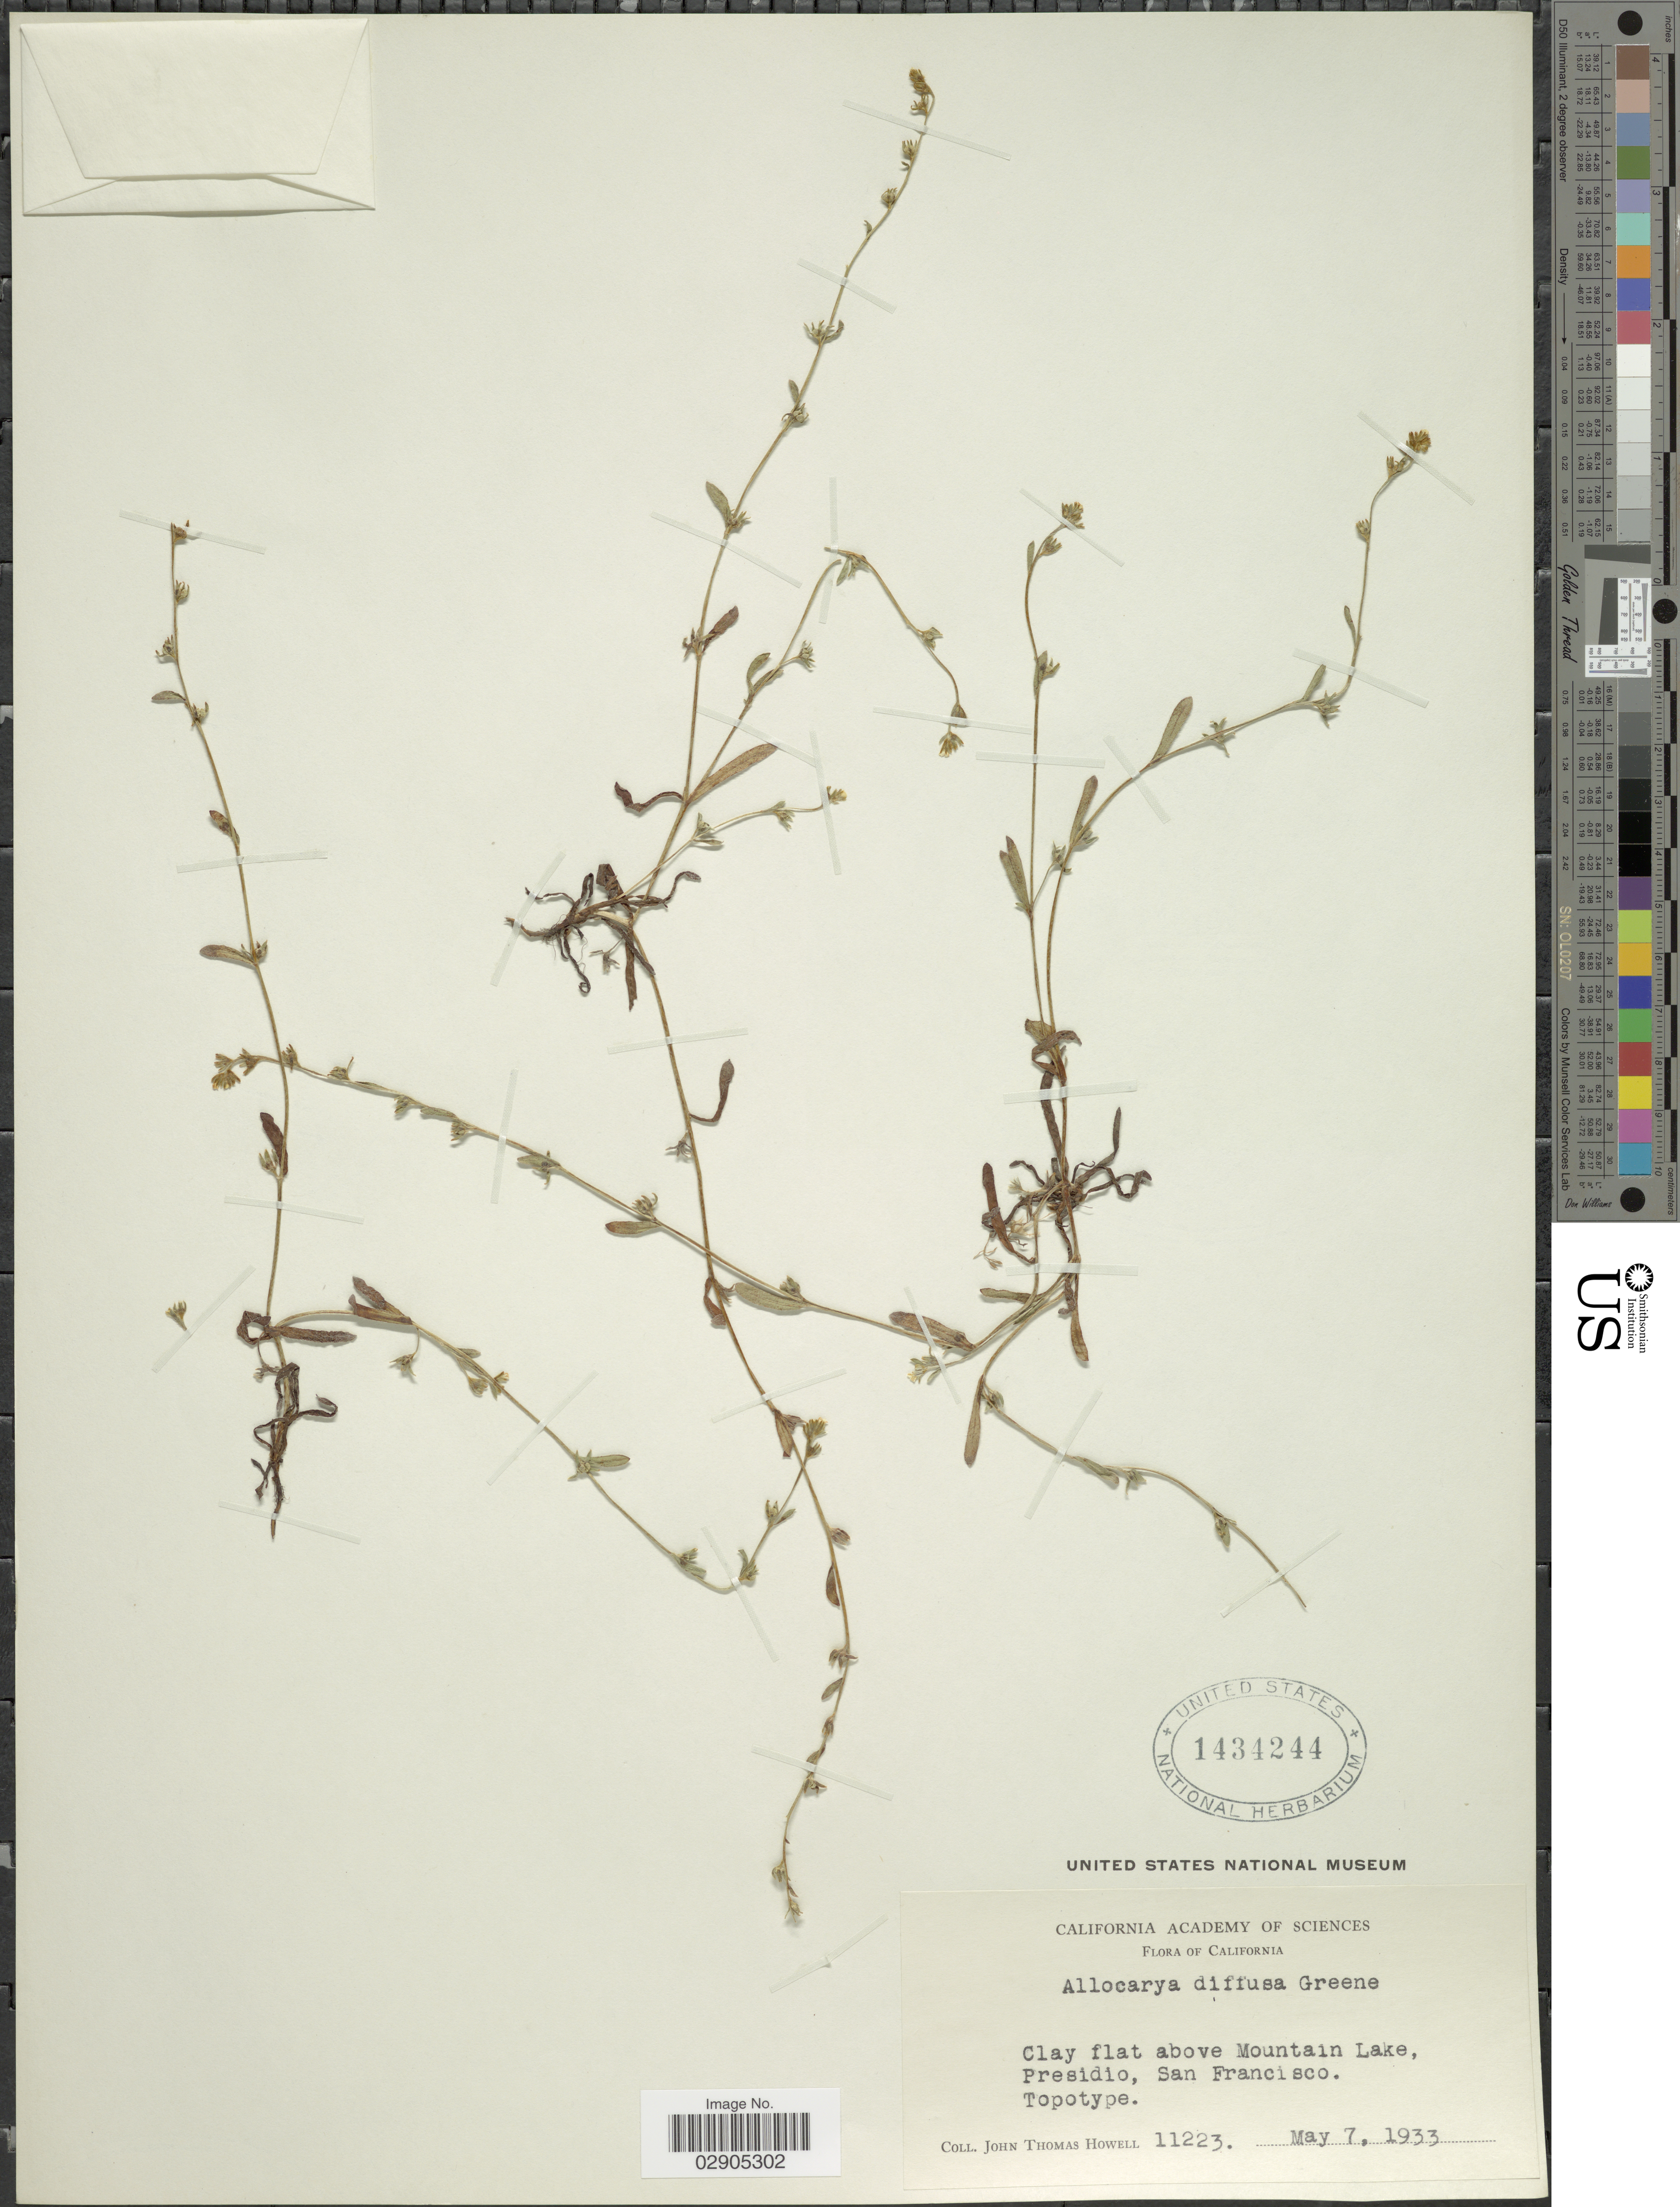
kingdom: Plantae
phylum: Tracheophyta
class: Magnoliopsida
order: Boraginales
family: Boraginaceae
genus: Allocarya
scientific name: Allocarya diffusa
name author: Greene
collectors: J. T. Howell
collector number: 11223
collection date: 1933-05-07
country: United States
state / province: California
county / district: San Francisco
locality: Clay flat above Mountains Lake, Presidio, San Francisco.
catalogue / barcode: US 1434244